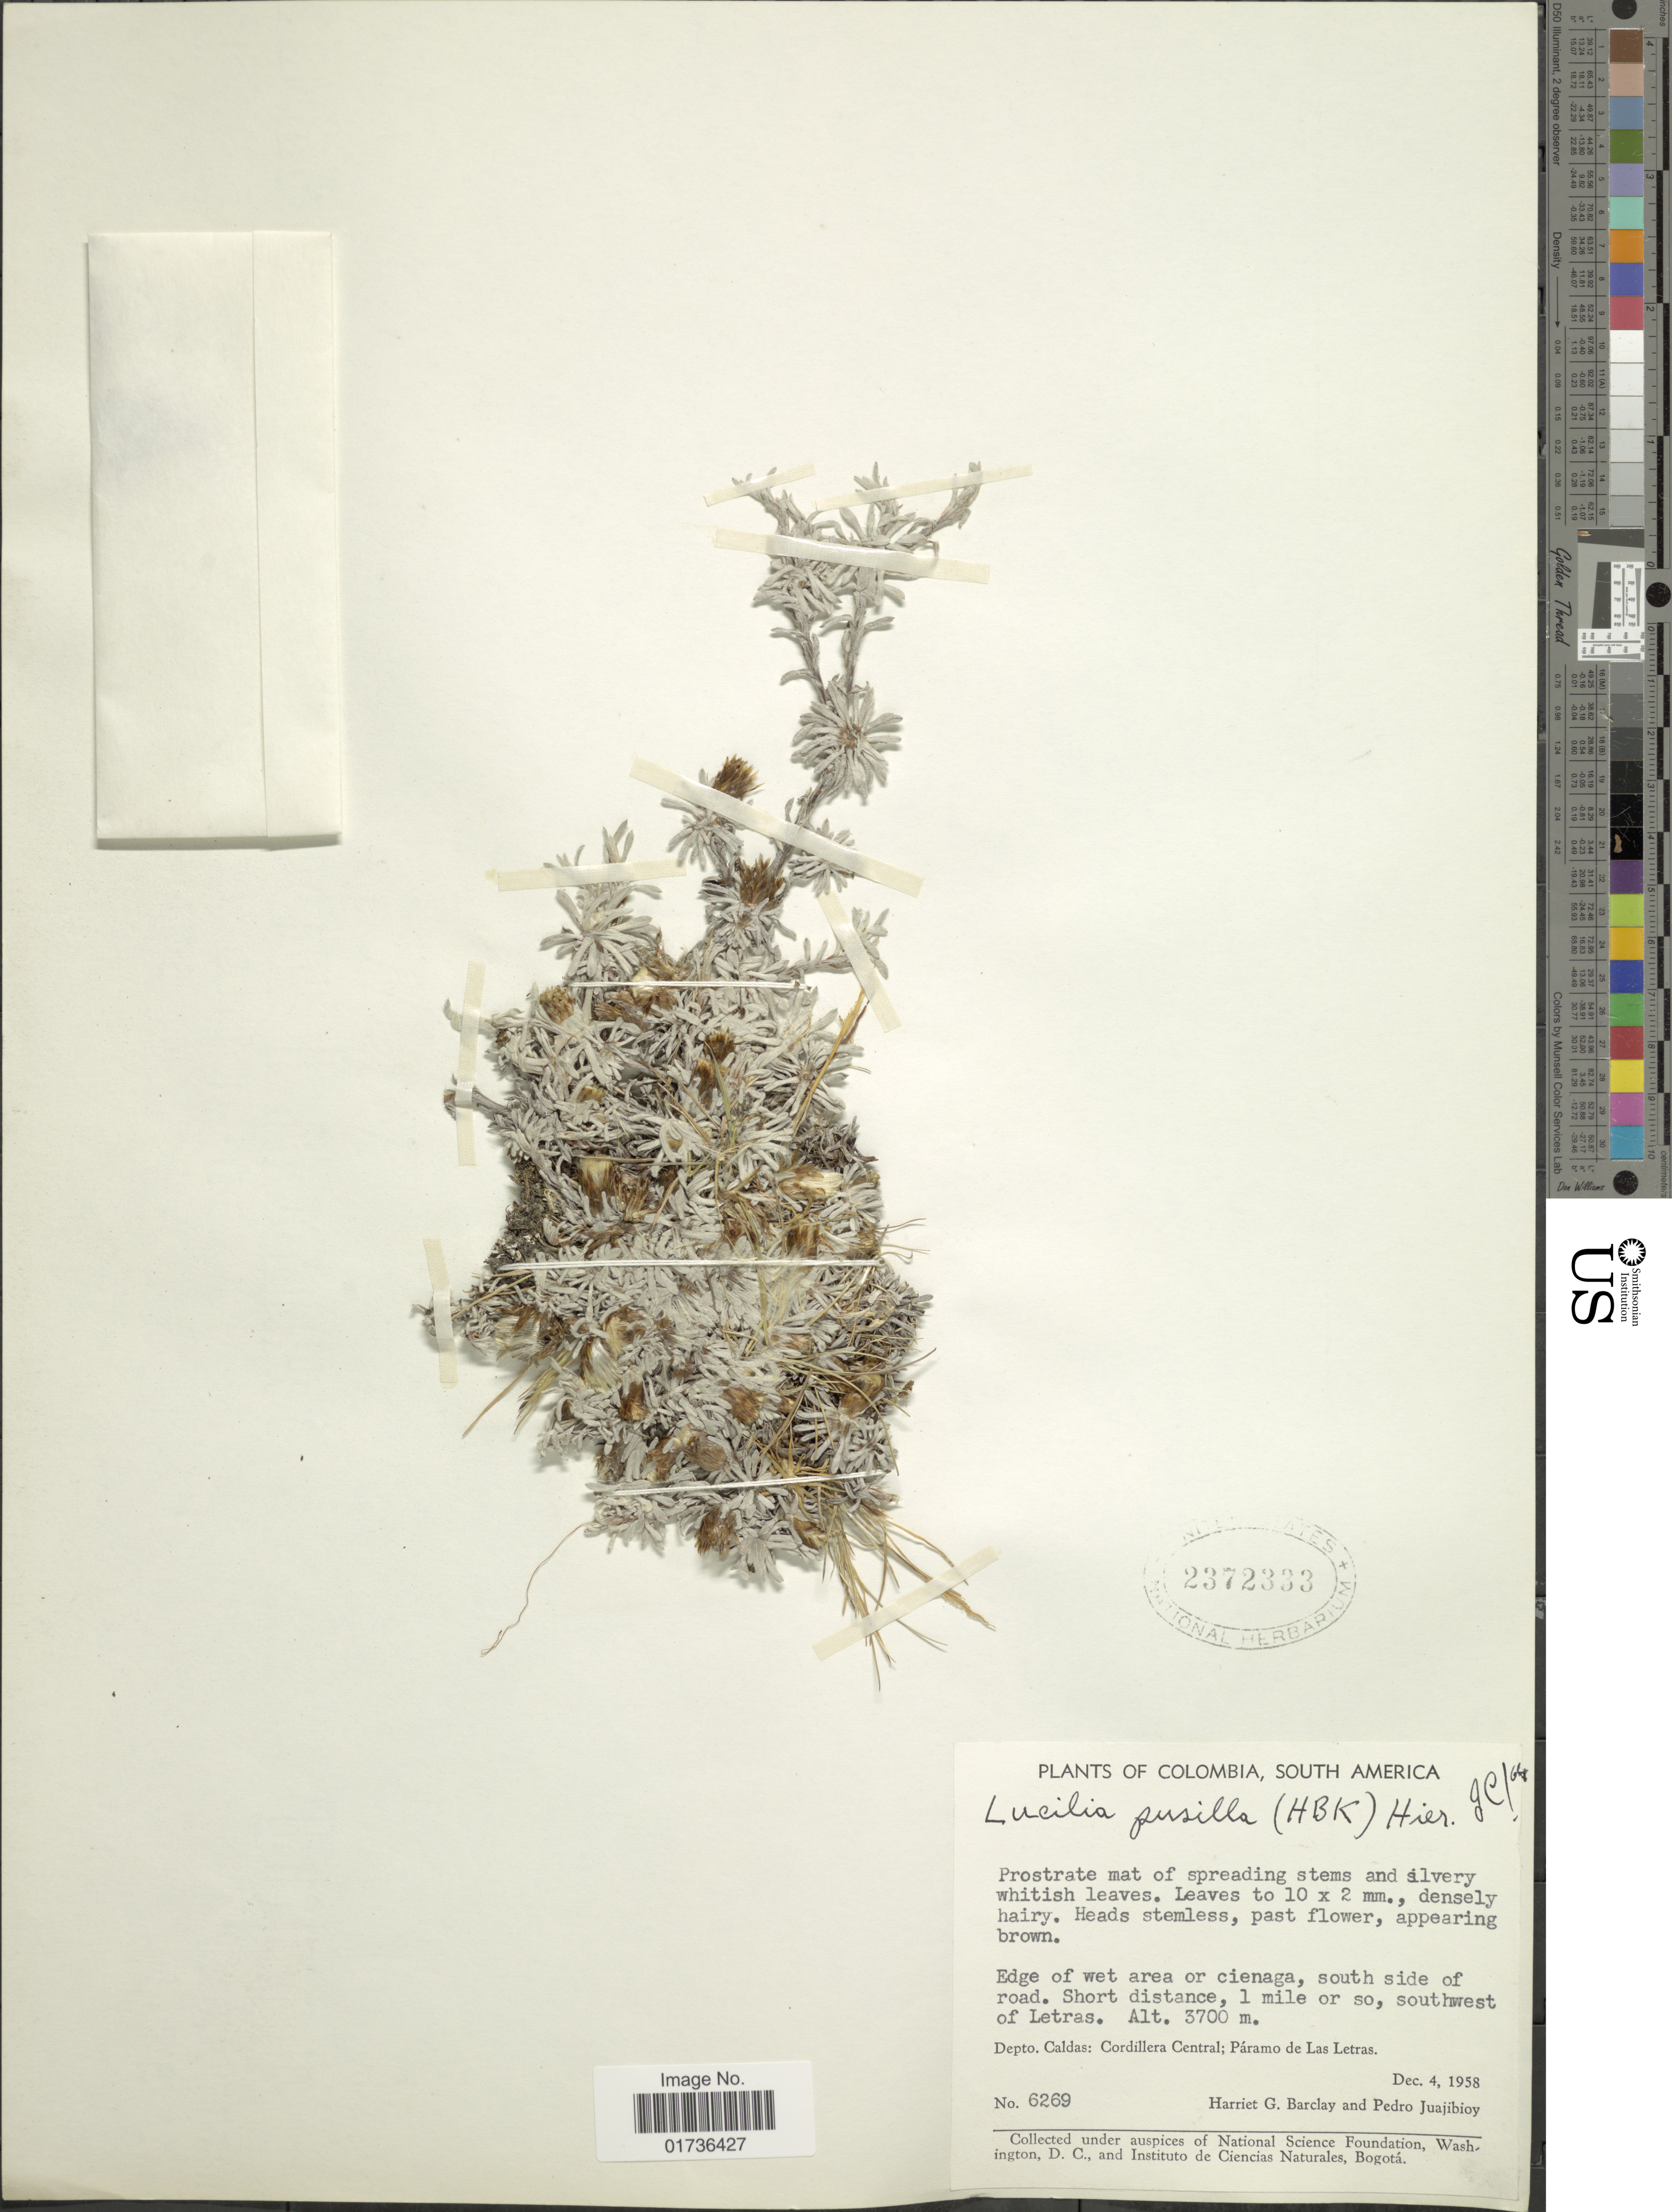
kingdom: Plantae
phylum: Tracheophyta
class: Magnoliopsida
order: Asterales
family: Asteraceae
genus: Lucilia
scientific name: Lucilia kunthiana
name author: (DC.) Zardini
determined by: Dillon, M. O.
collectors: H. G. Barclay & P. Juajibioy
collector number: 6269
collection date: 1958-12-04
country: Colombia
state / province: Caldas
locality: Edge of wet area or cienaga, south side of road. Short distance, 1 mile or so, southwest of Letras. Depto Caldas: Cordillera Central; Páramo de Las Letras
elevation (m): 3700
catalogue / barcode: US 2372333